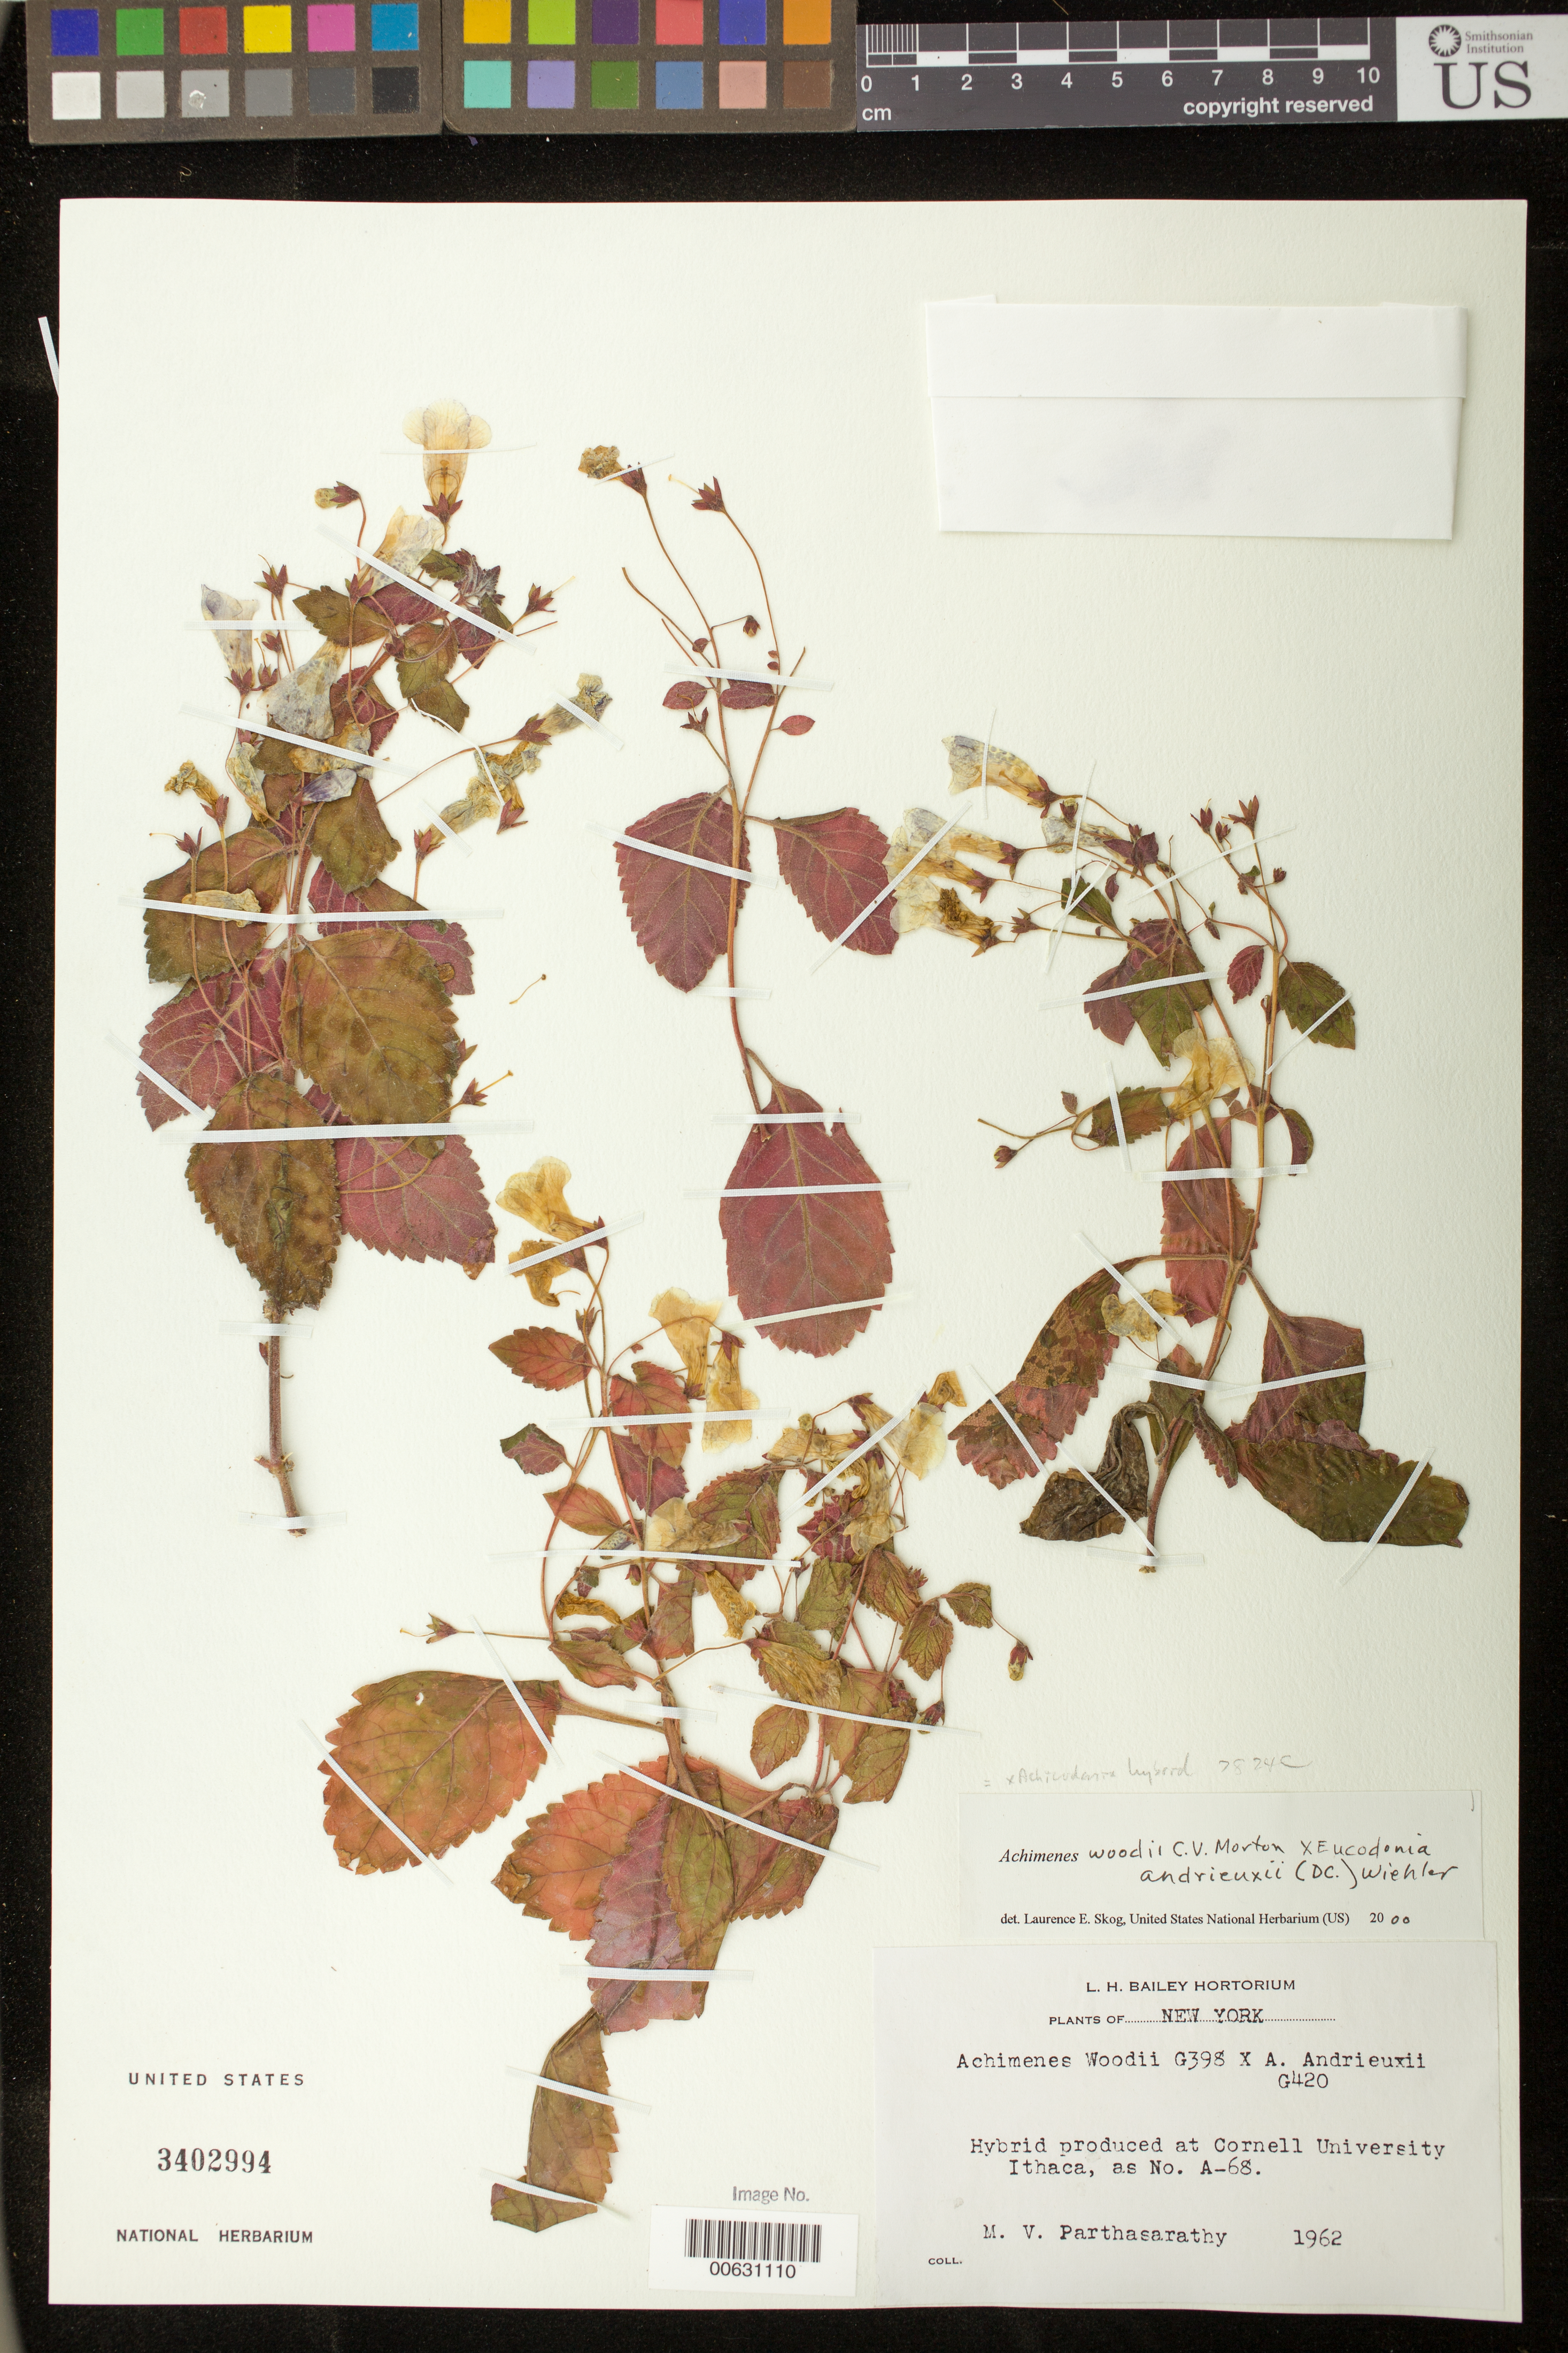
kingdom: Plantae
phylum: Tracheophyta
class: Magnoliopsida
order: Lamiales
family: Gesneriaceae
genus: Achicodonia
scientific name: x Achicodonia hybrid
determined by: Skog, Laurence E.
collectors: M. Parthasarathy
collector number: s.n. [A-68]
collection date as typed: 1962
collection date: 1962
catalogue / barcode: US 3402994